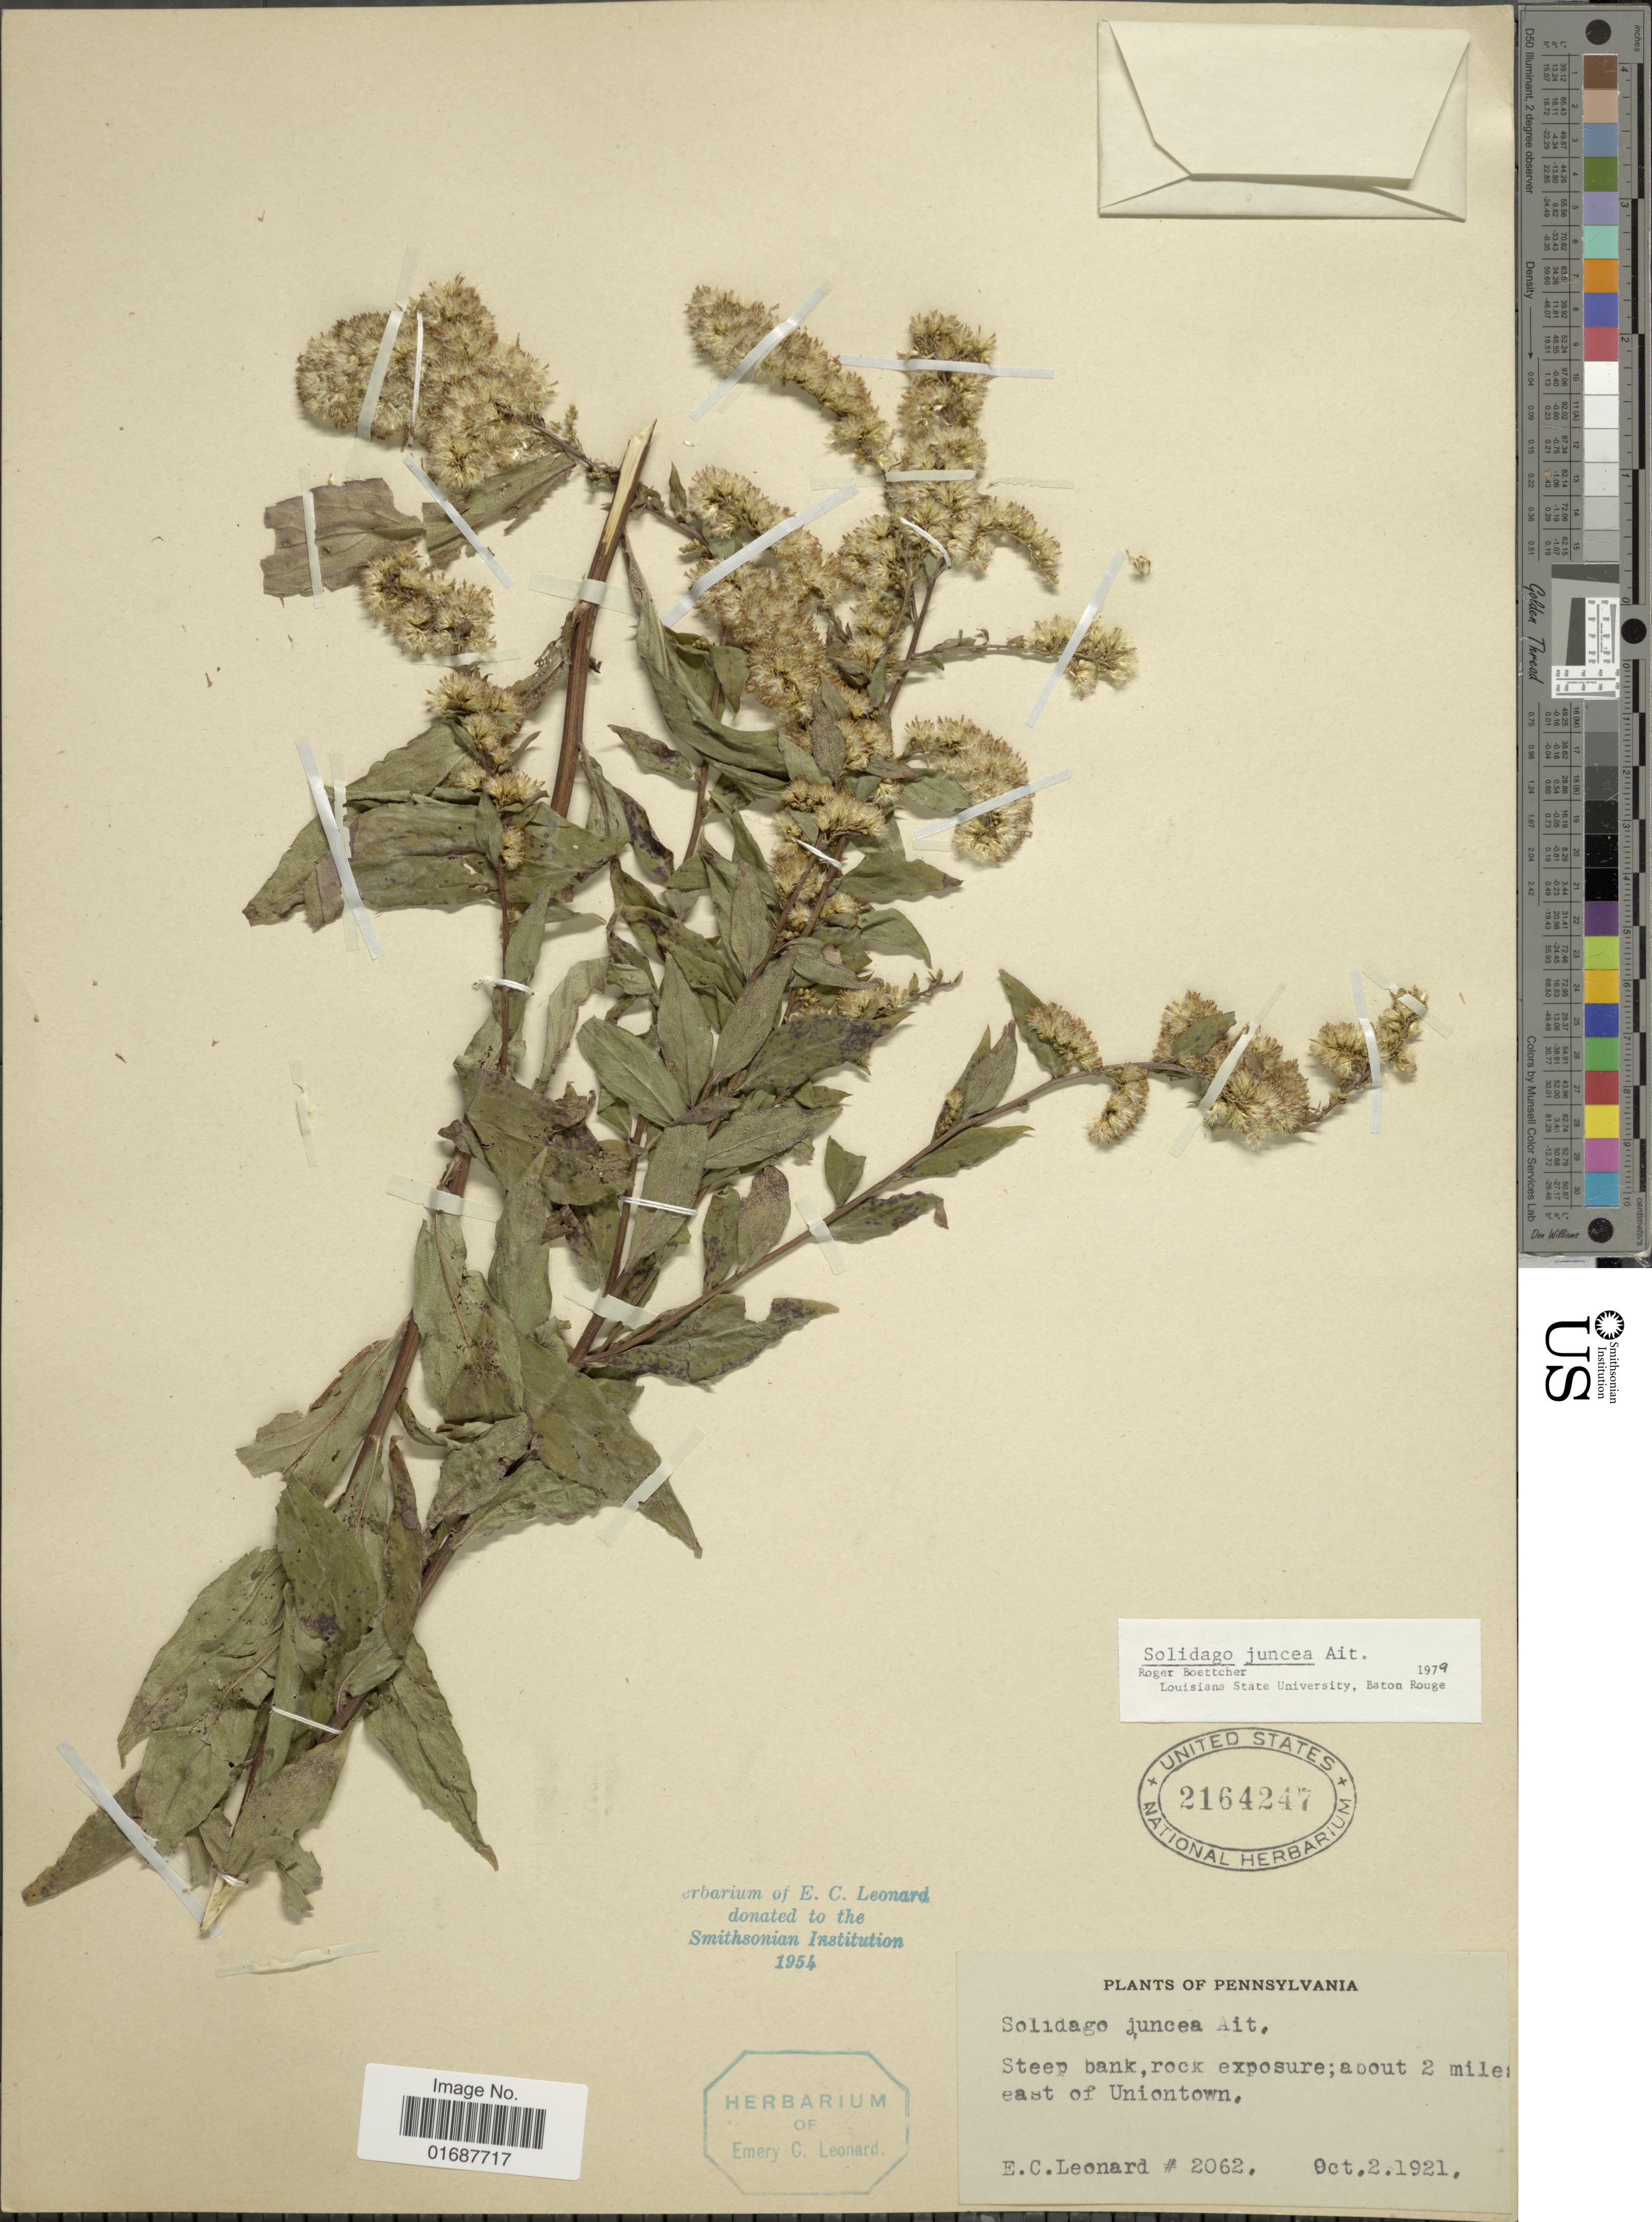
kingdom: Plantae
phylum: Tracheophyta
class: Magnoliopsida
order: Asterales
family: Asteraceae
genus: Solidago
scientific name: Solidago juncea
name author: Aiton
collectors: E. C. Leonard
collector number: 2062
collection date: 1921-10-02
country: United States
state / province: Pennsylvania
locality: About 2 miles east of Uniontown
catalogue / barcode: US 2164247